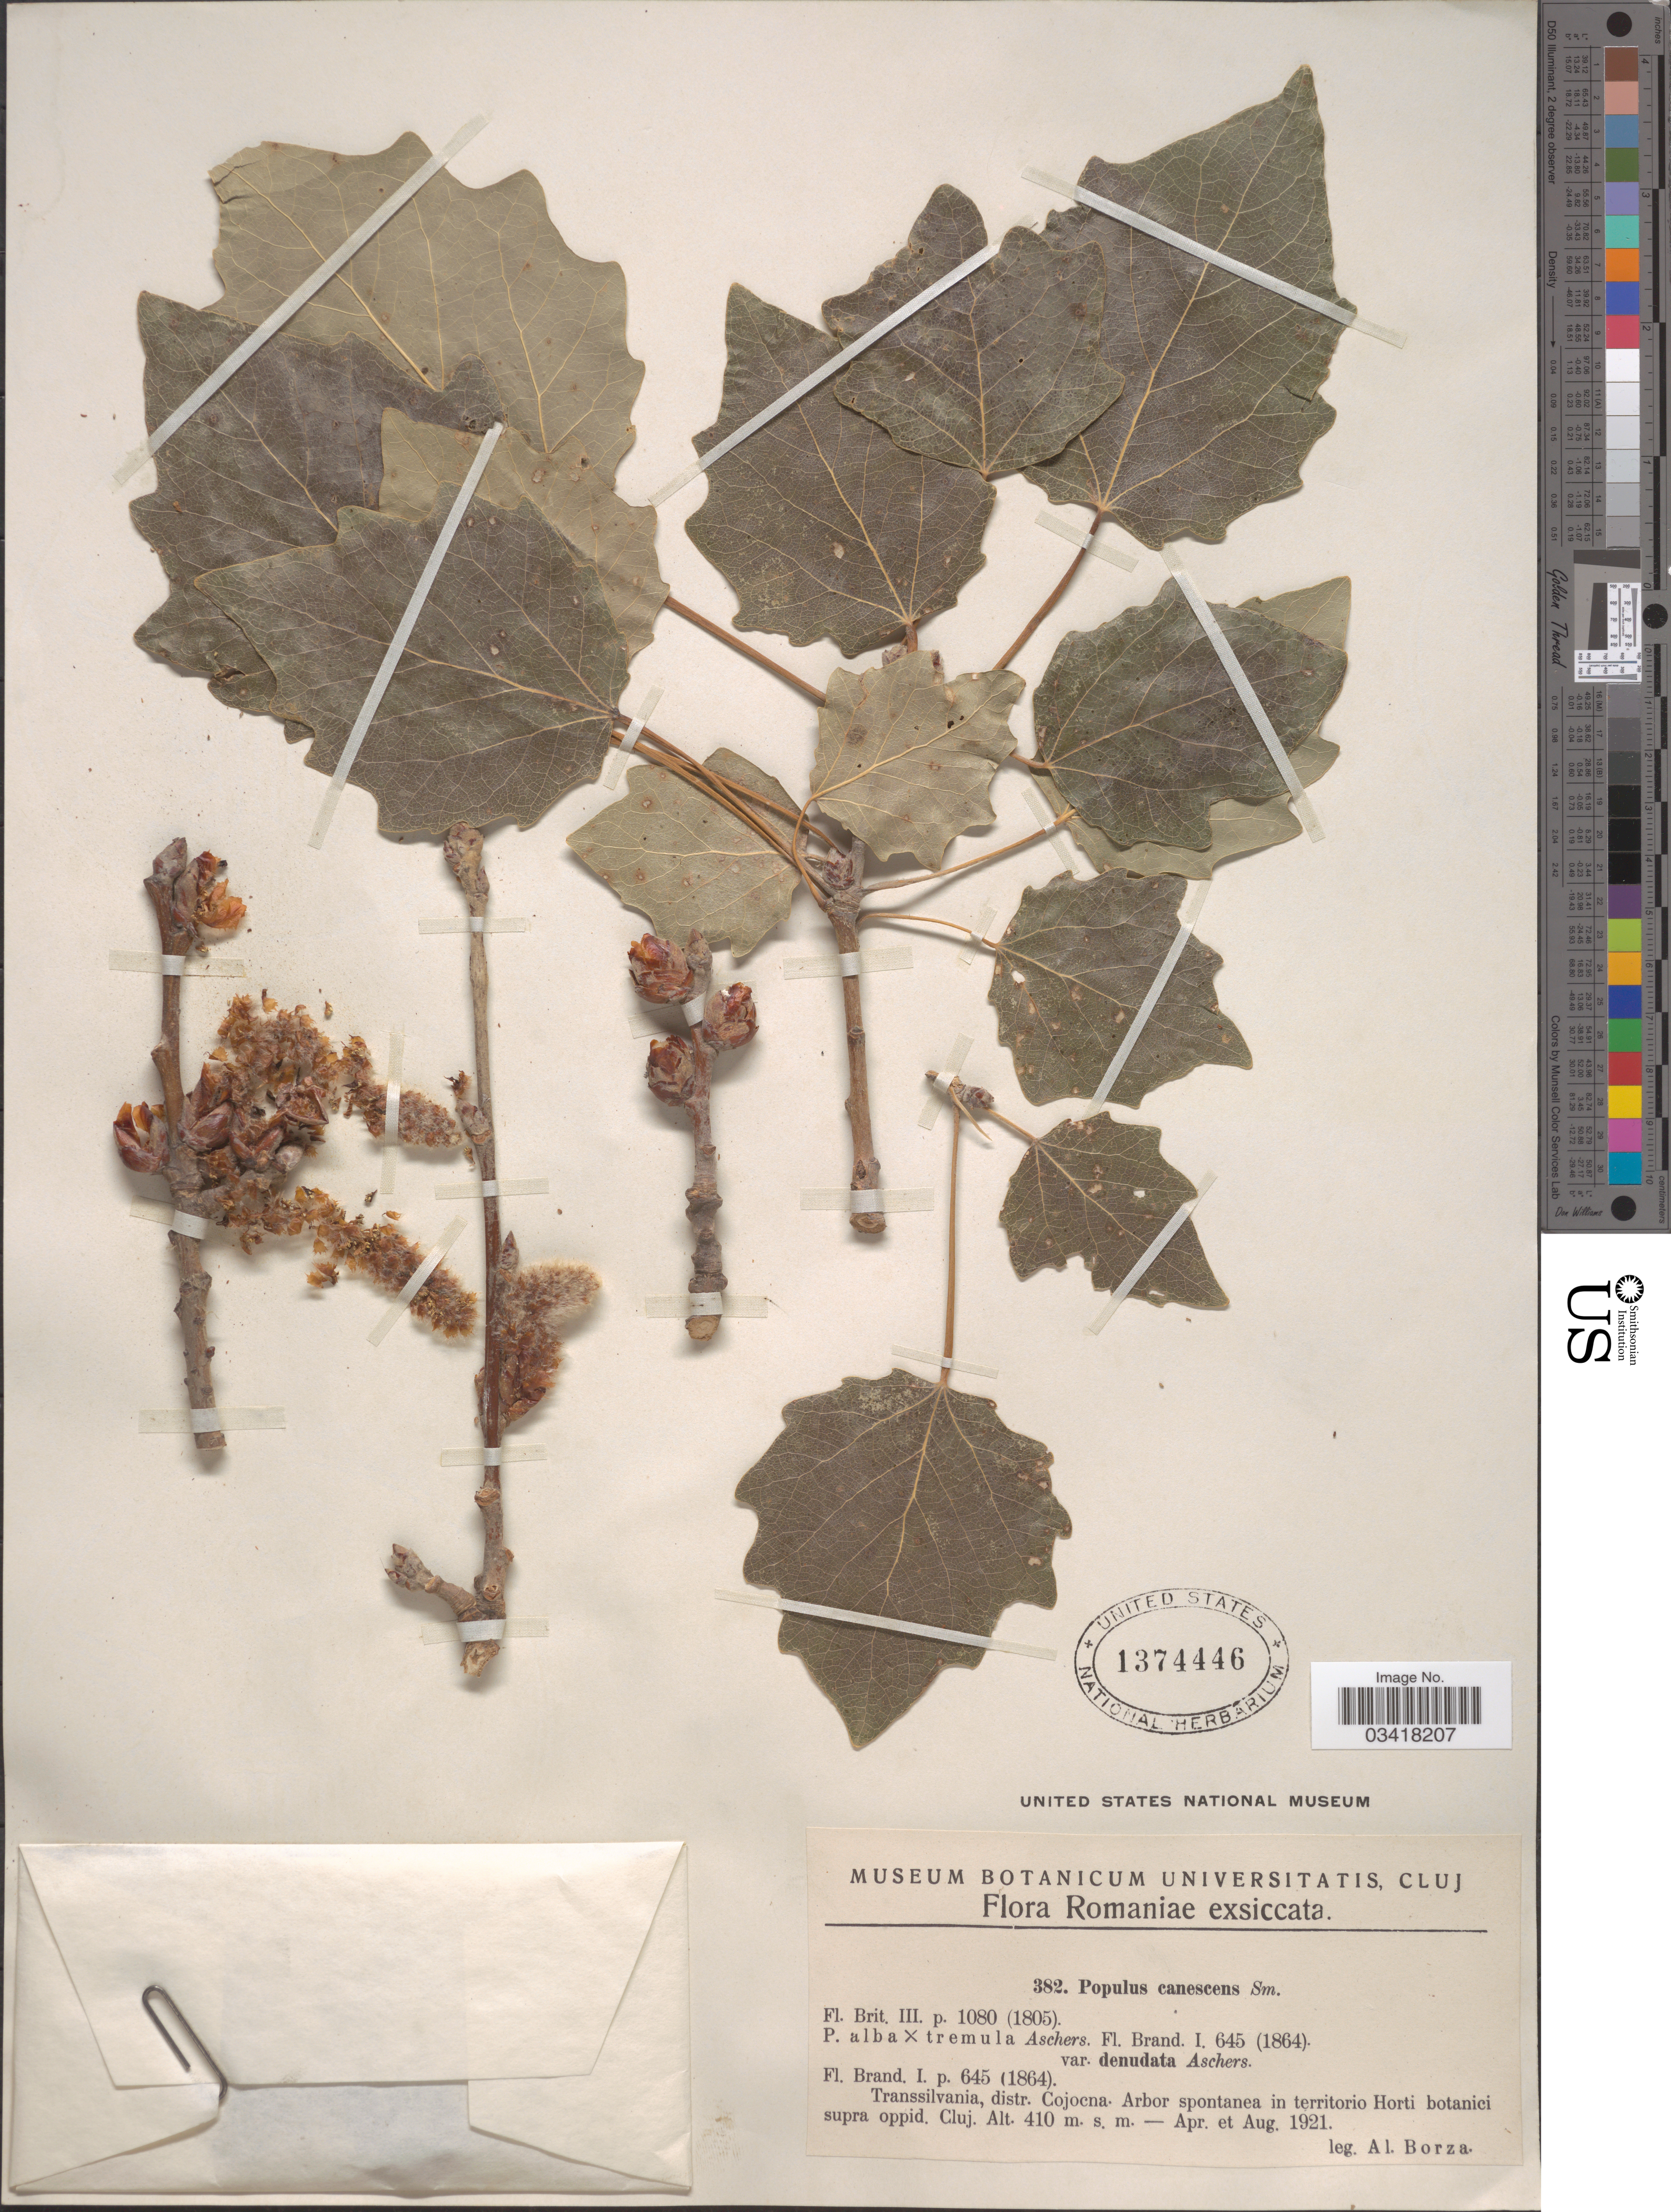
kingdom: Plantae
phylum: Tracheophyta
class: Magnoliopsida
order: Malpighiales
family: Salicaceae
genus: Populus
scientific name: Populus x canescens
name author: (Aiton) Sm.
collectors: A. Borza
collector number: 382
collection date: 1921-04/1921-08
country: Romania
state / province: Cluj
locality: Transsilvania, distr. Cojocna. Arbor spontanea in territorio Horti botanici supra oppid. Cluj.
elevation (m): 410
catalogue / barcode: US 1374446